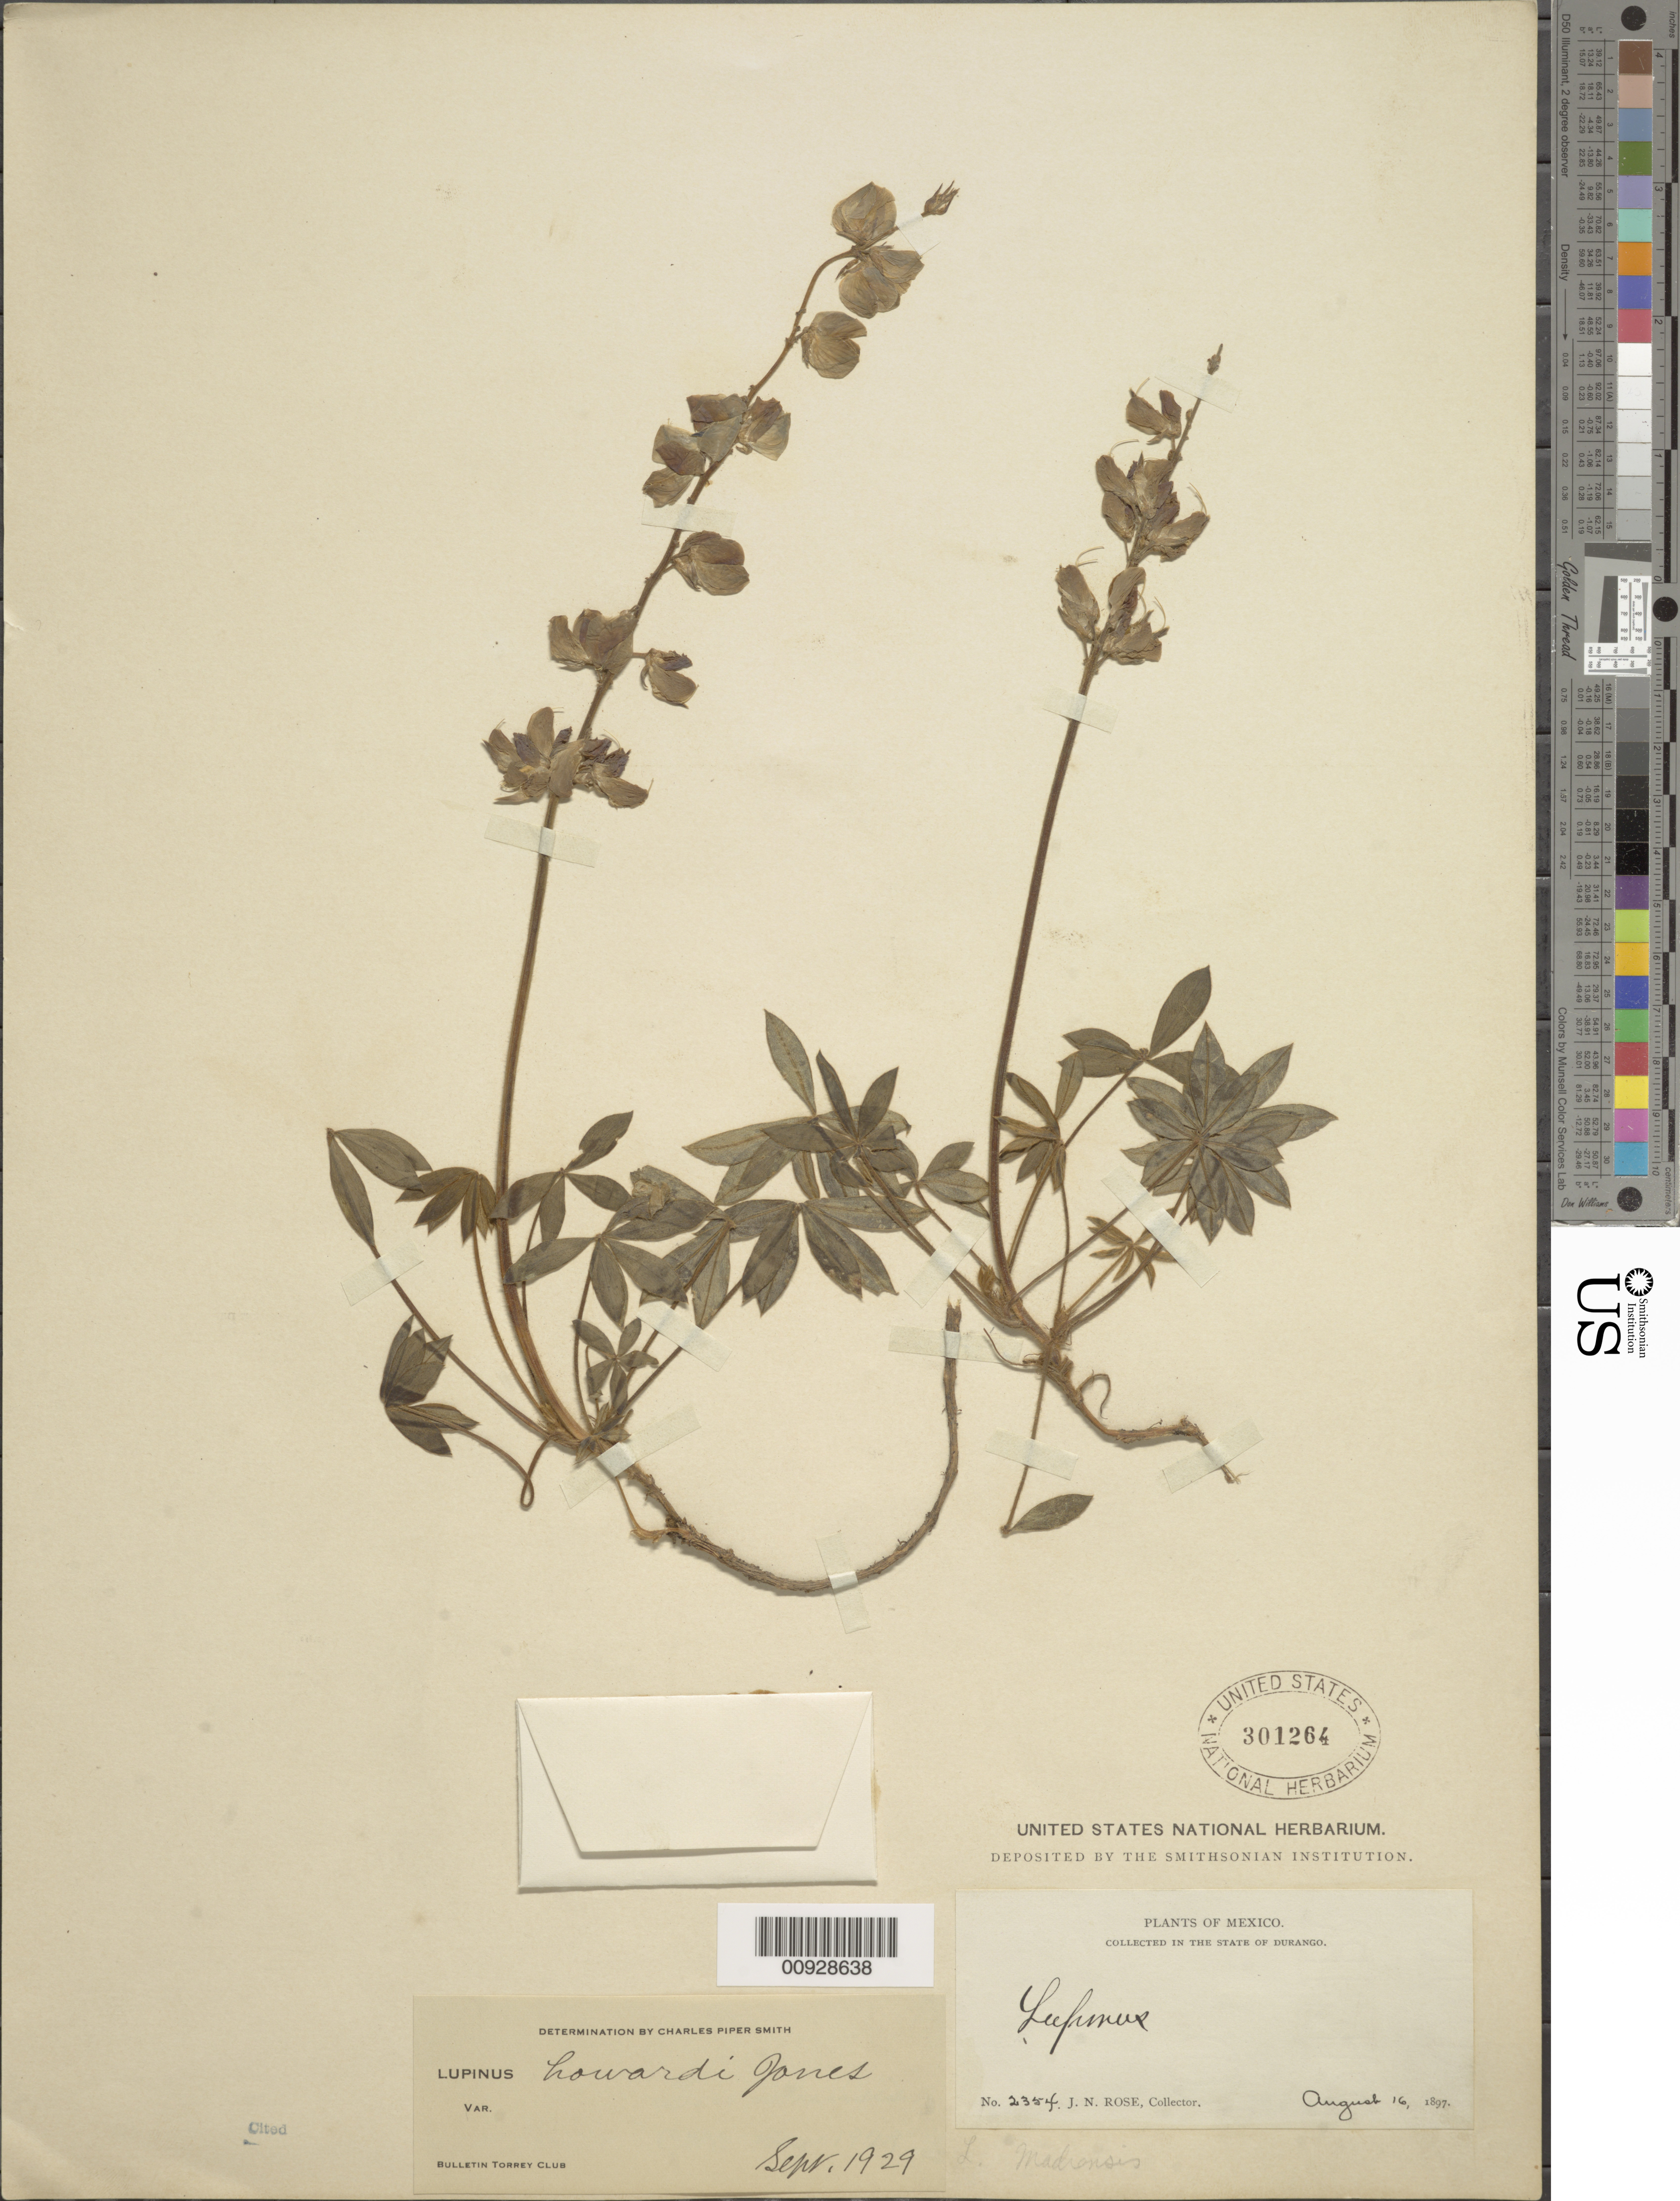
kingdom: Plantae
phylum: Tracheophyta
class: Magnoliopsida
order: Fabales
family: Fabaceae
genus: Lupinus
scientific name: Lupinus sp.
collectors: J. N. Rose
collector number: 2354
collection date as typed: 16 Aug 1897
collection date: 1897-08-16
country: Mexico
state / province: Durango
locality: State of Durango.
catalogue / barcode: US 301264